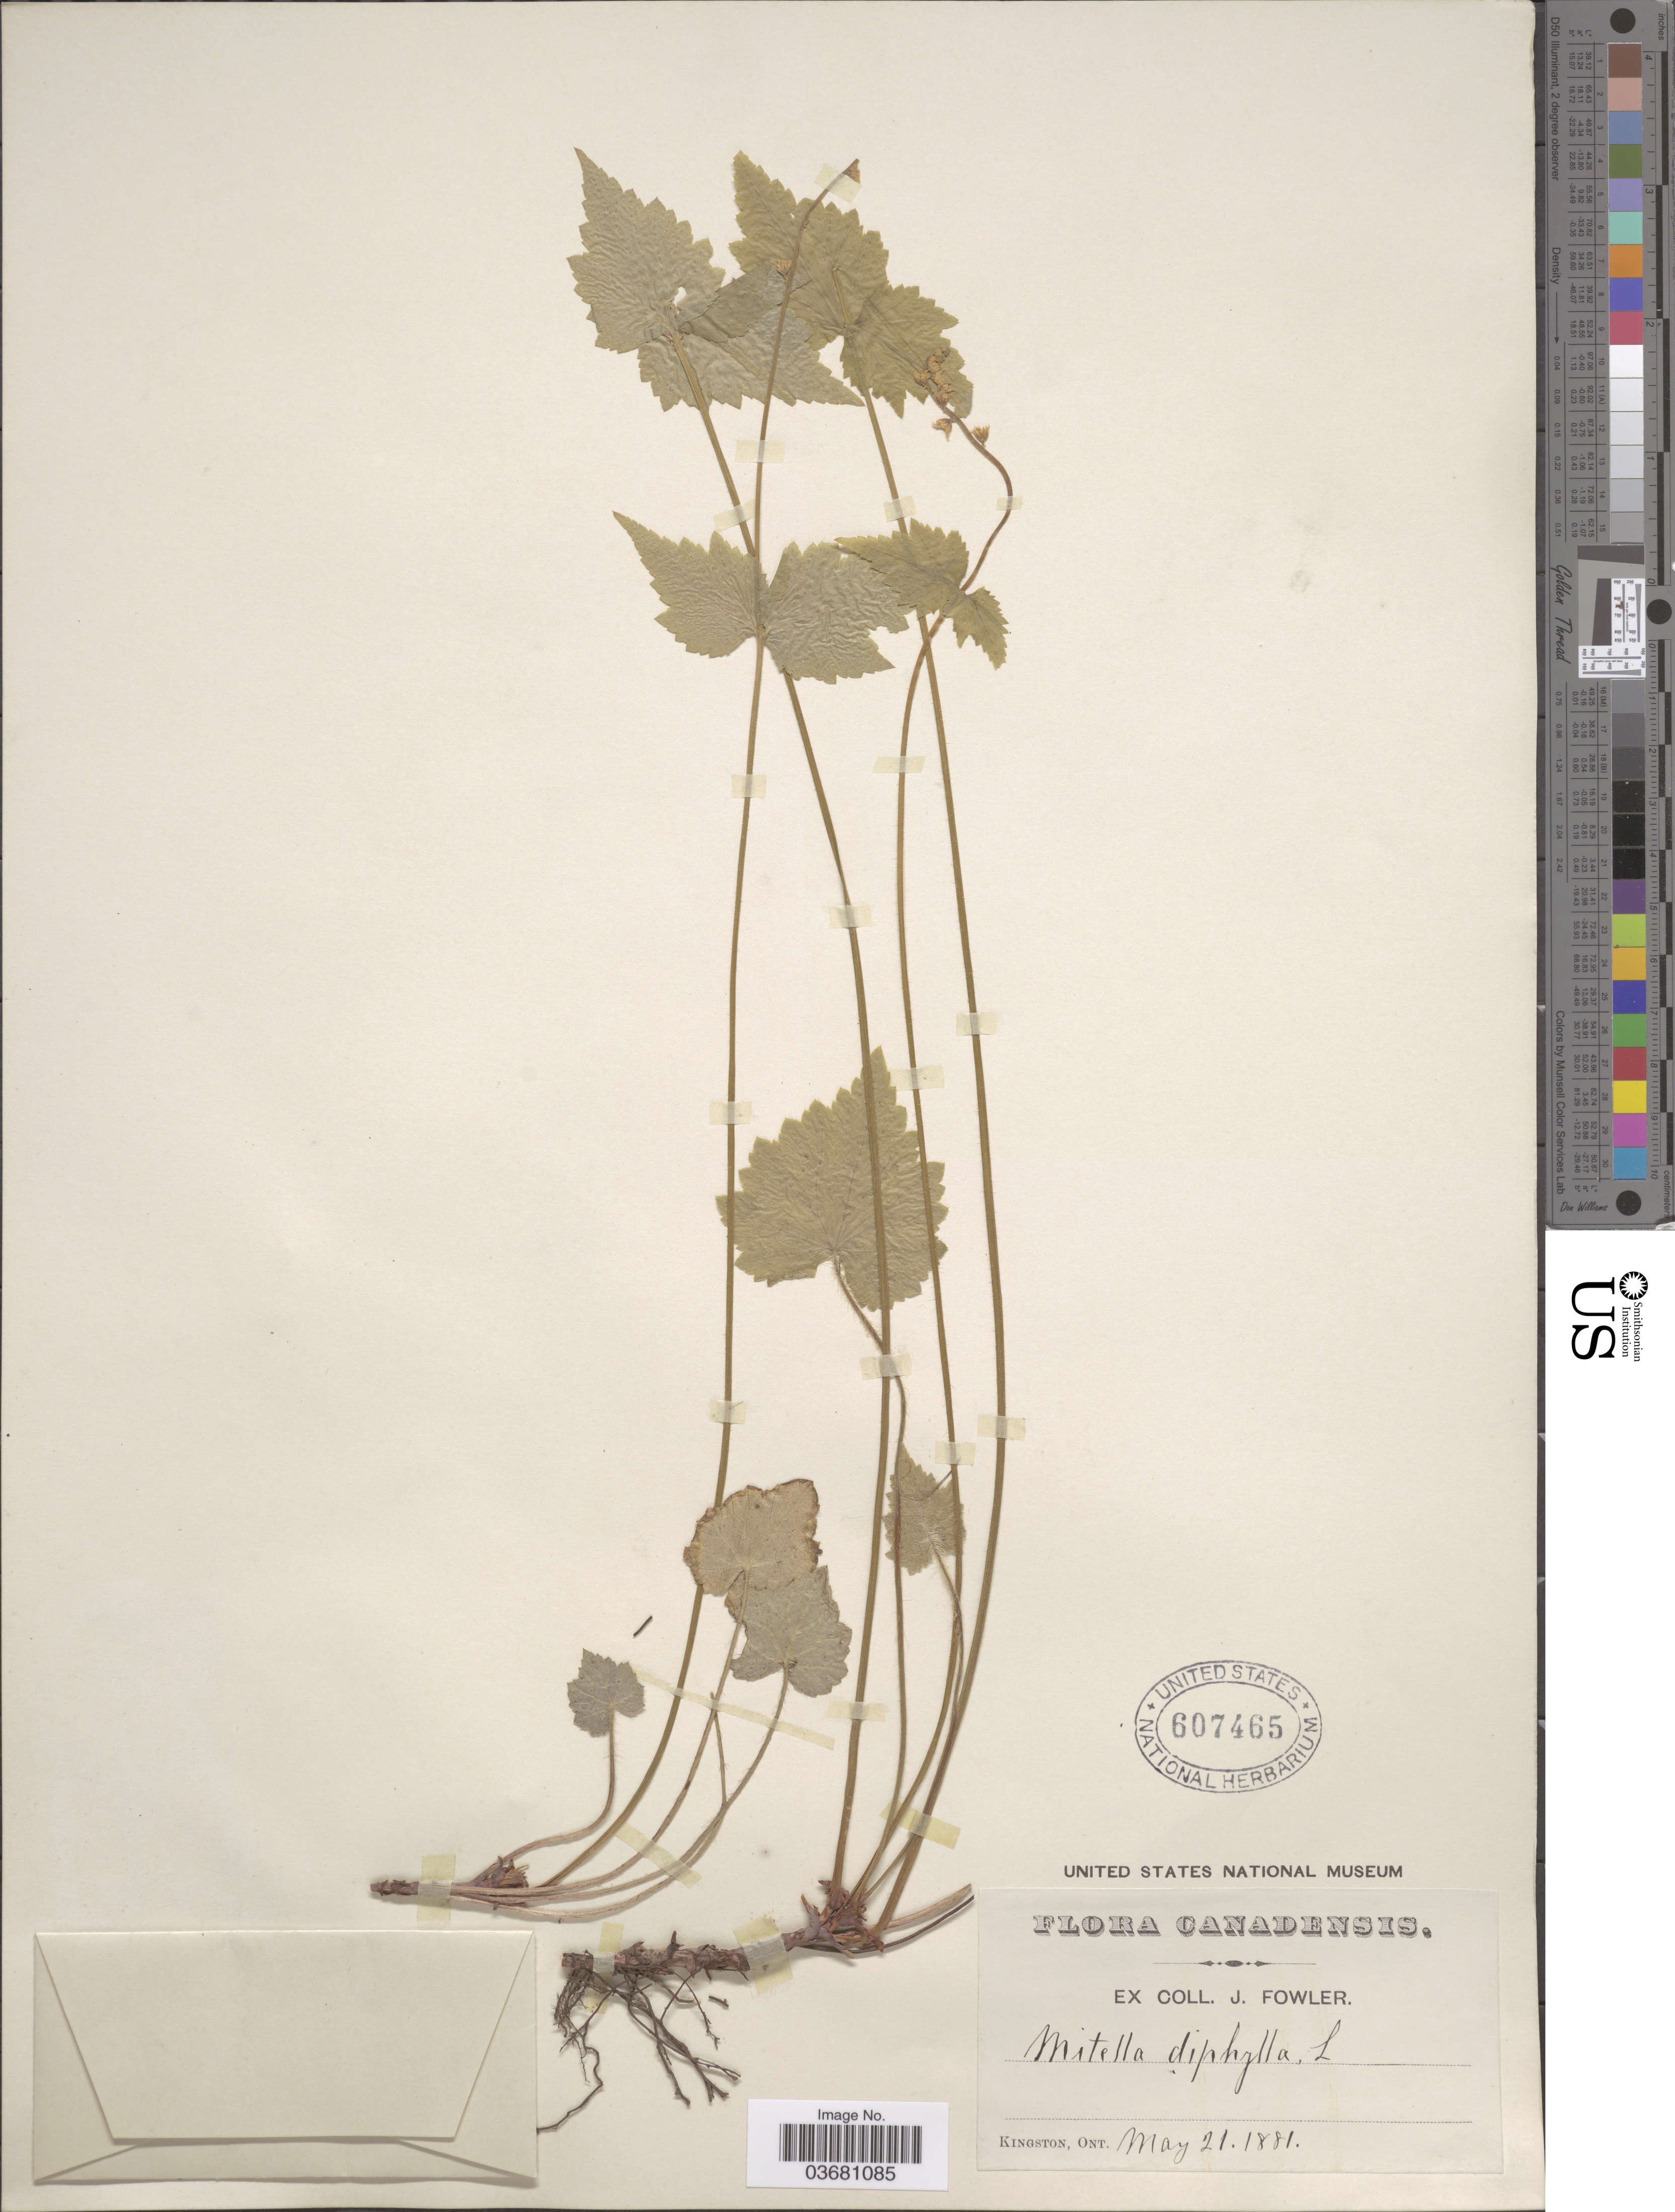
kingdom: Plantae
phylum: Tracheophyta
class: Magnoliopsida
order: Saxifragales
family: Saxifragaceae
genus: Mitella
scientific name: Mitella diphylla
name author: L.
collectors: ex herb. J. Fowler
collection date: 1881-05-21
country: Canada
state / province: Ontario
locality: Kingston.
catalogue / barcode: US 607465